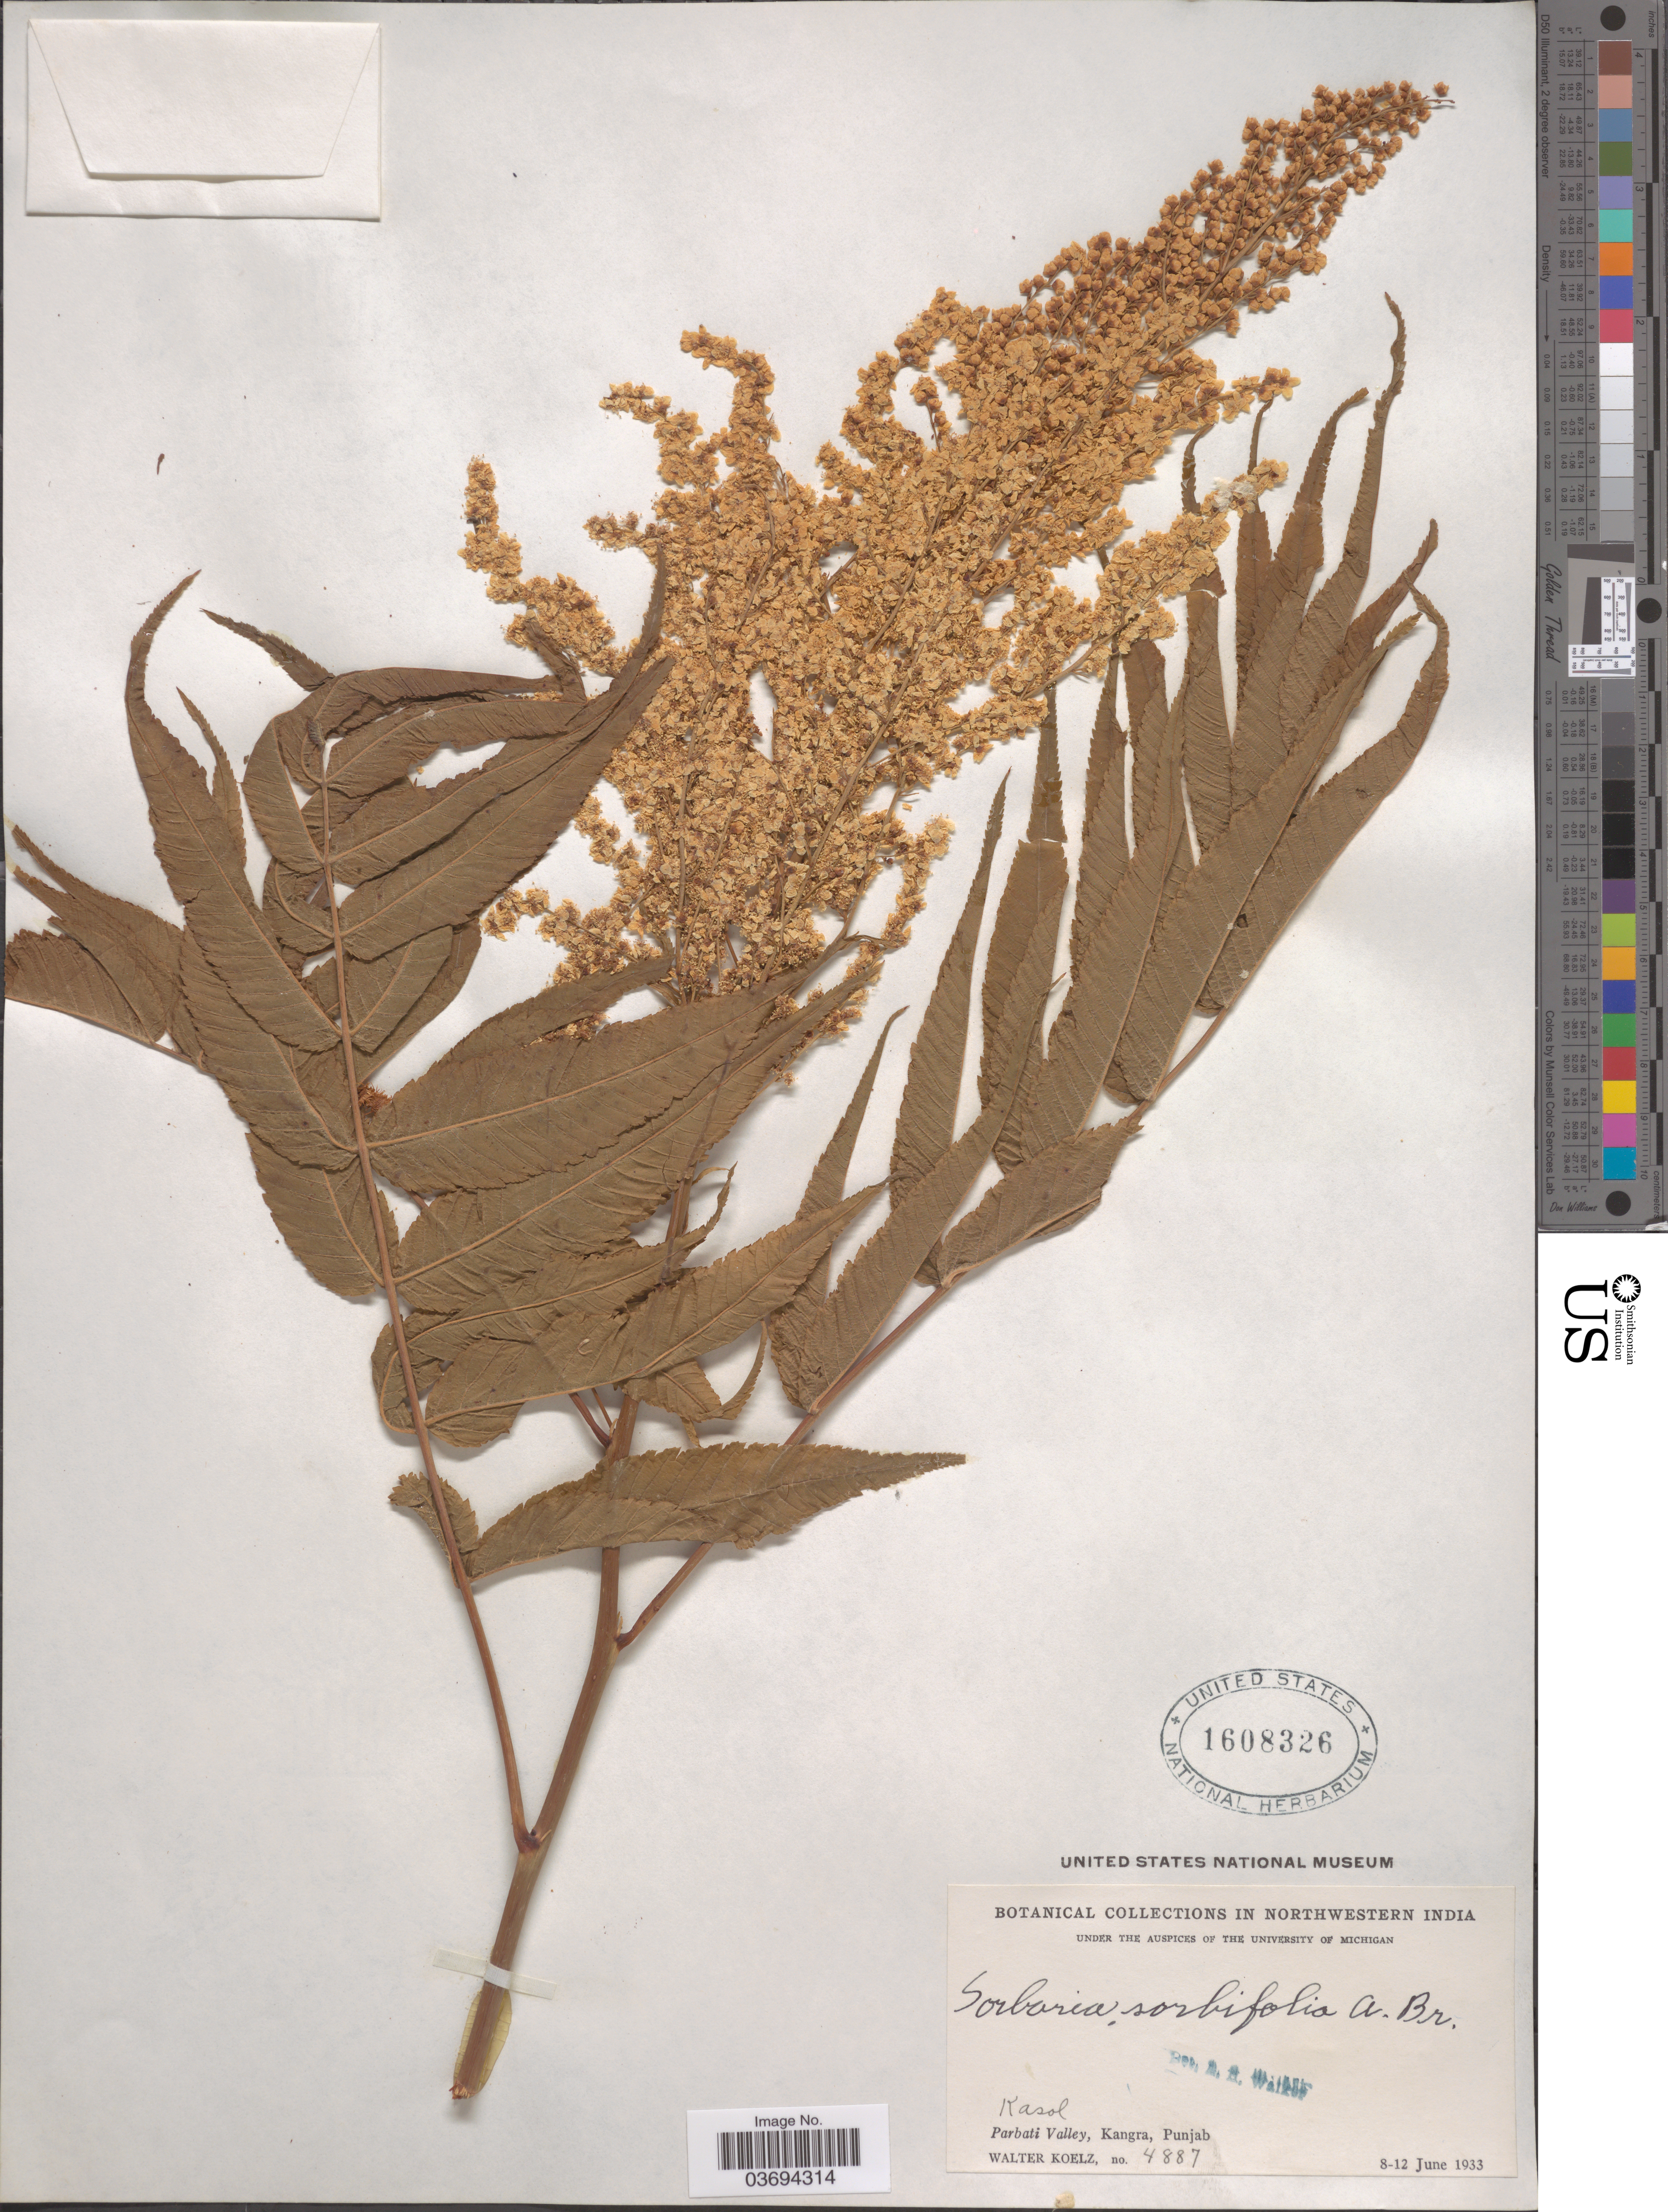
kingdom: Plantae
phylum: Tracheophyta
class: Magnoliopsida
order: Rosales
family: Rosaceae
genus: Sorbaria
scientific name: Sorbaria sorbifolia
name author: (L.) A. Braun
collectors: W. N. Koelz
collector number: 4887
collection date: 1933-06-08/1933-06-12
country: India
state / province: Punjab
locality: Northwestern India. Kasol, Parbati Valley, Kangra.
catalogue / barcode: US 1608326